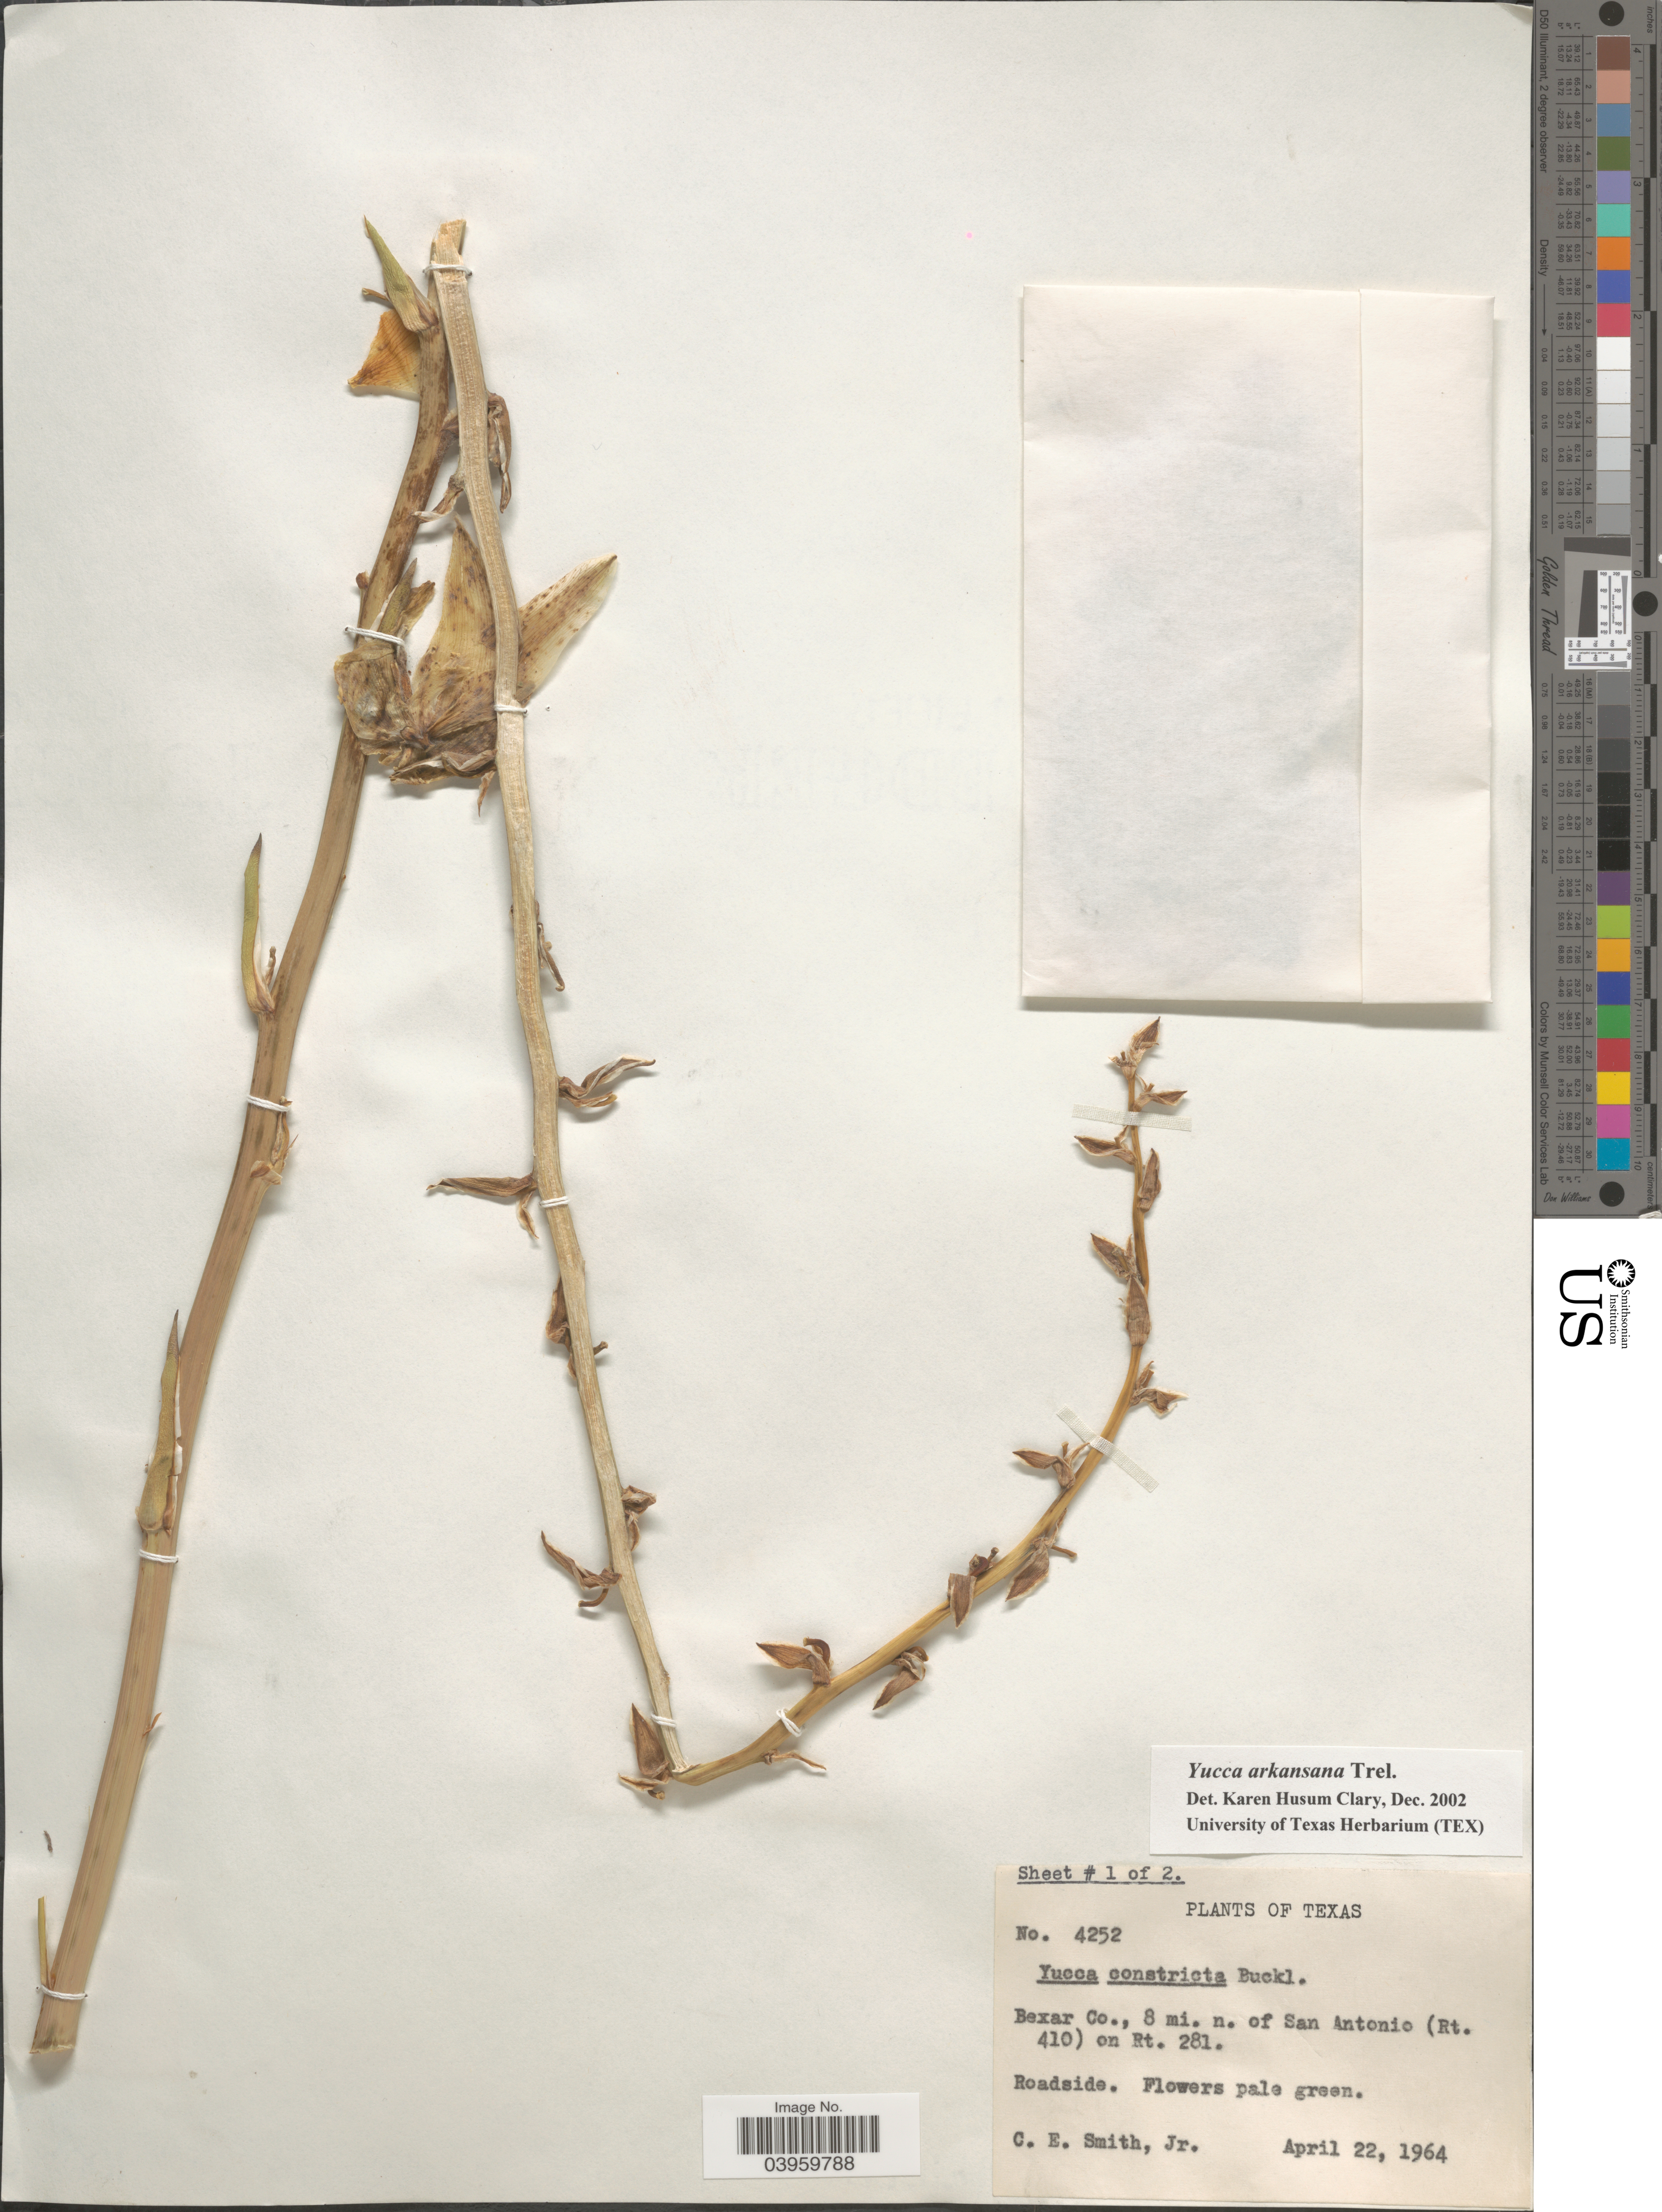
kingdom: Plantae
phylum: Tracheophyta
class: Liliopsida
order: Asparagales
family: Asparagaceae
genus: Yucca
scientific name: Yucca arkansana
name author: Trel.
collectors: C. E. Smith Jr.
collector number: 4252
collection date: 1964-04-22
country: United States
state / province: Texas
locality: Bexar Co., 8 mi. n. of San Antonio (Rt. 410) on Rt. 281.